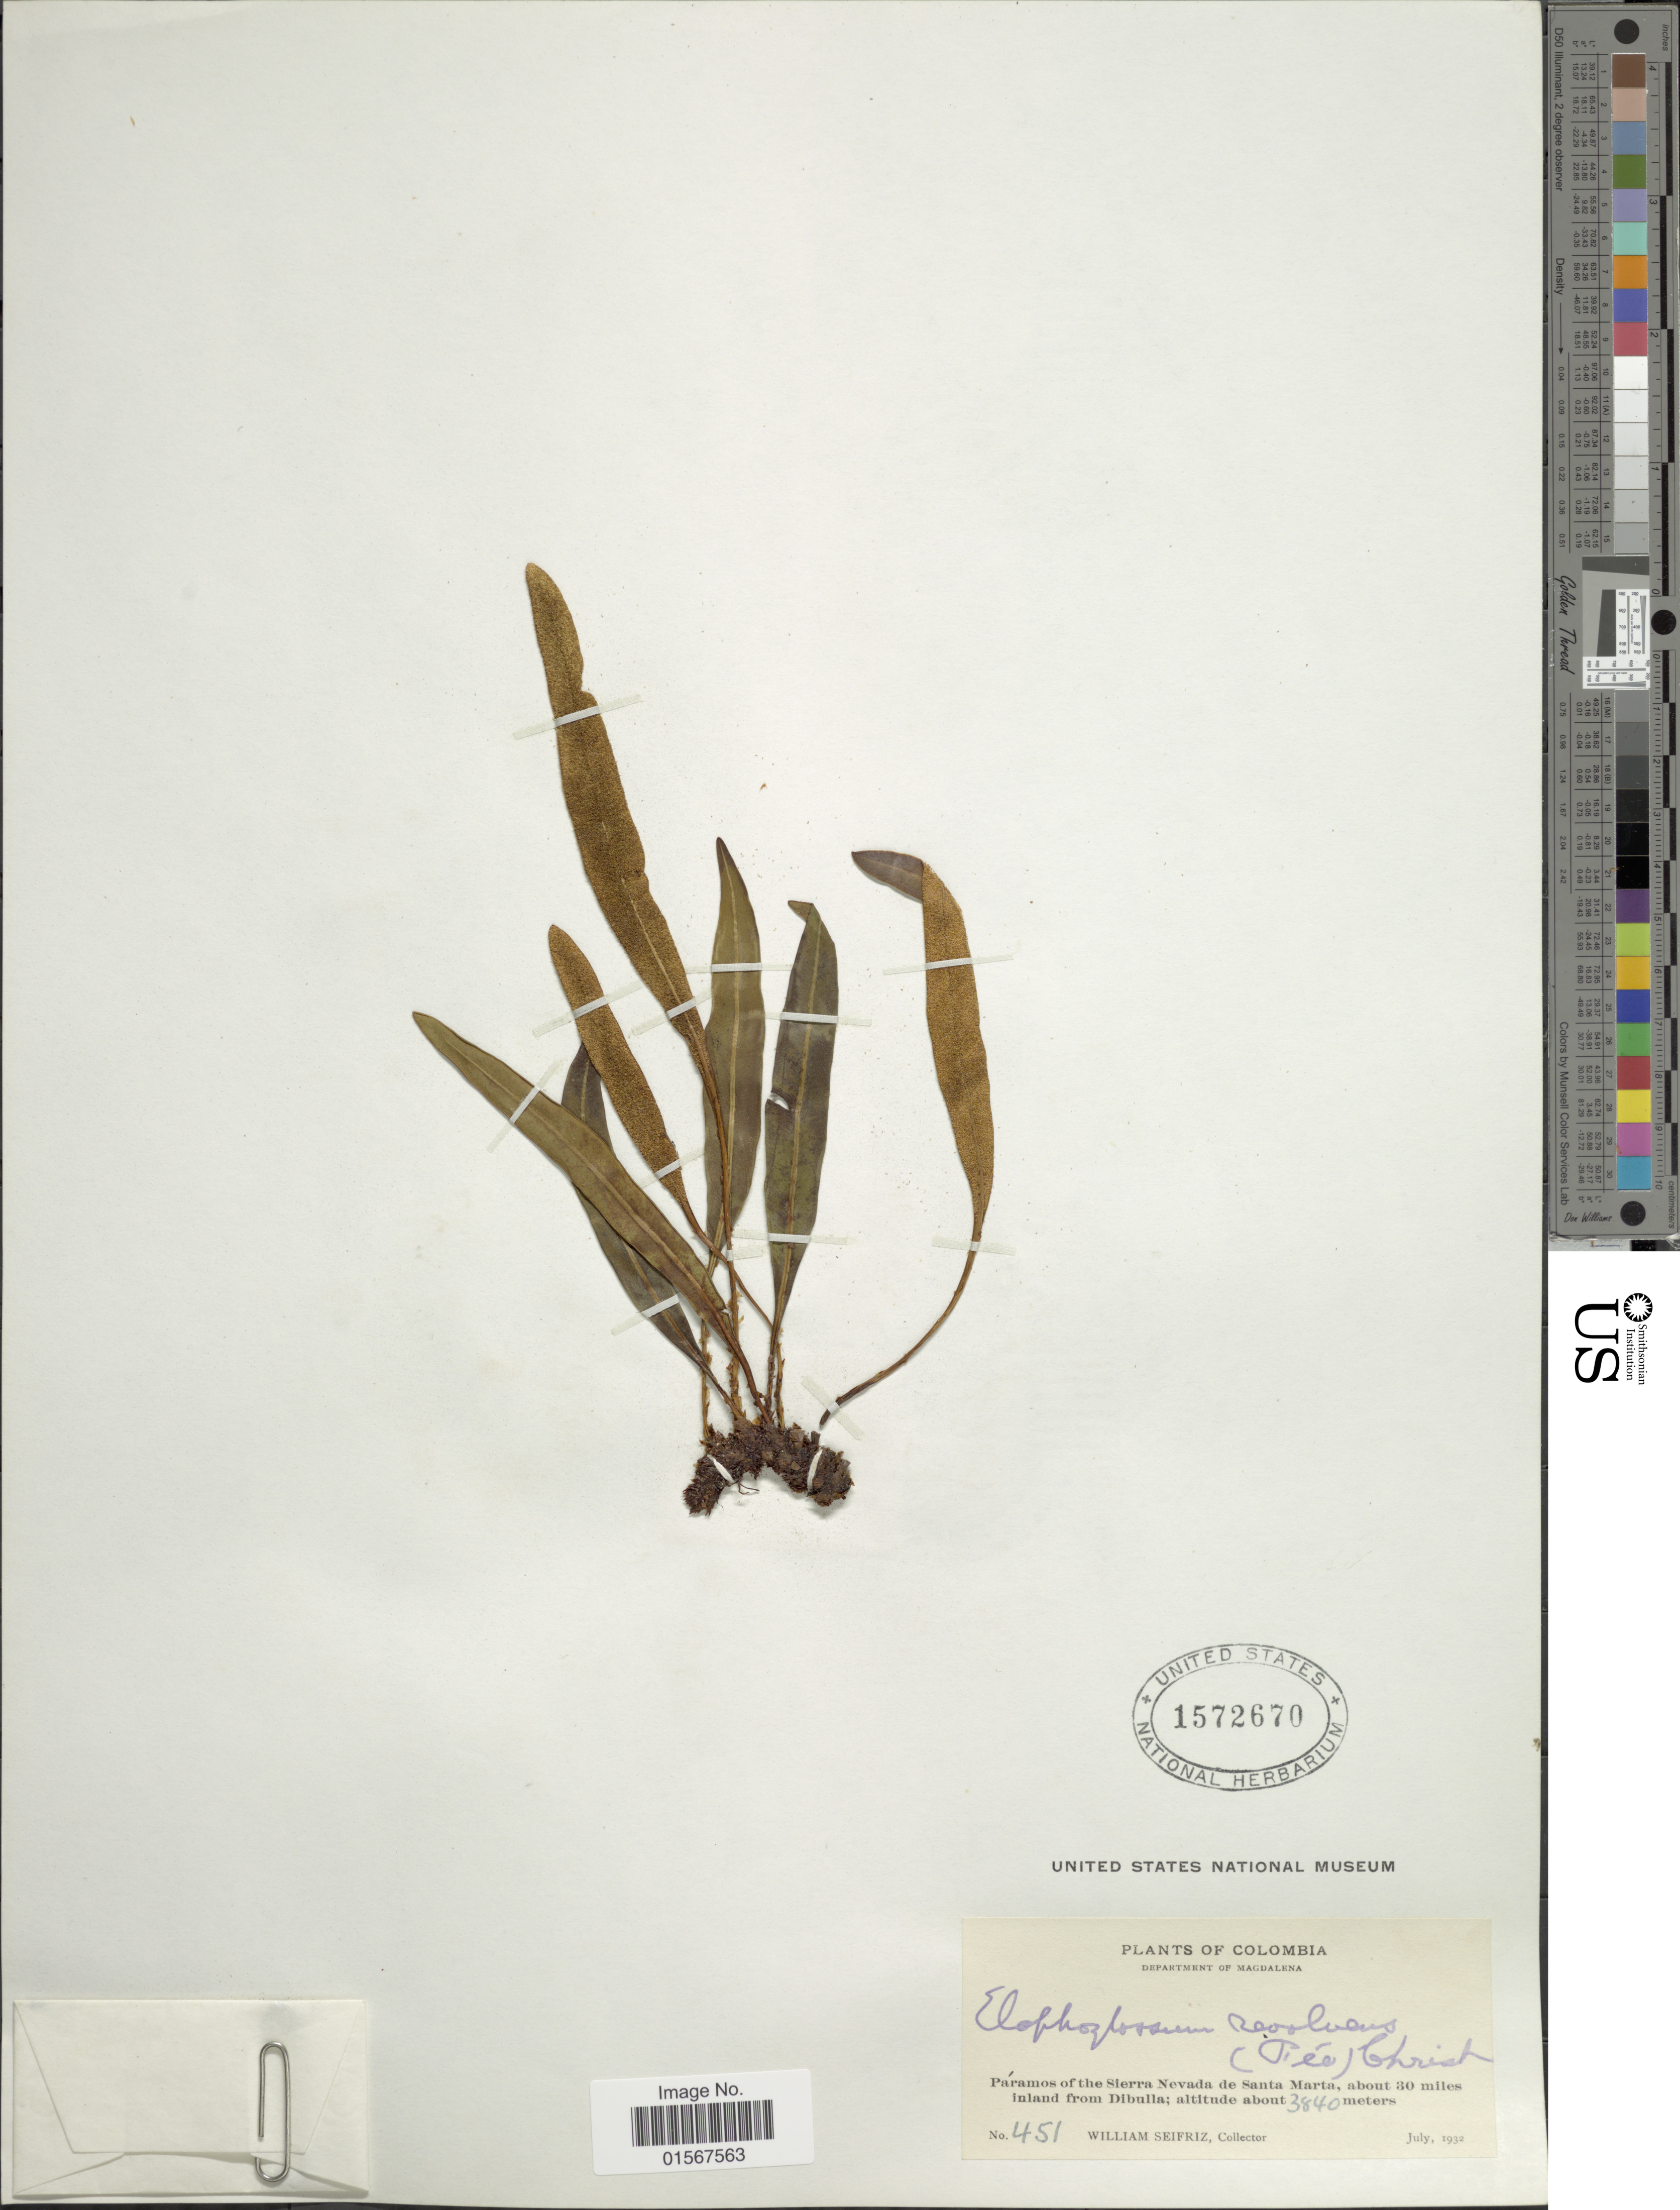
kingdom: Plantae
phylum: Tracheophyta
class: Polypodiopsida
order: Polypodiales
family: Dryopteridaceae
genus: Elaphoglossum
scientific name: Elaphoglossum revolvens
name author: (Fée) C. Chr.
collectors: W. Seifriz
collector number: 451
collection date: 1932-07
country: Colombia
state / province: Magdalena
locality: Department of Magdalena, Paramos of the Sierra Nevada de Santa Marta, about 30 miles inland from Dibulla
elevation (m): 3840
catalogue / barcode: US 1572670